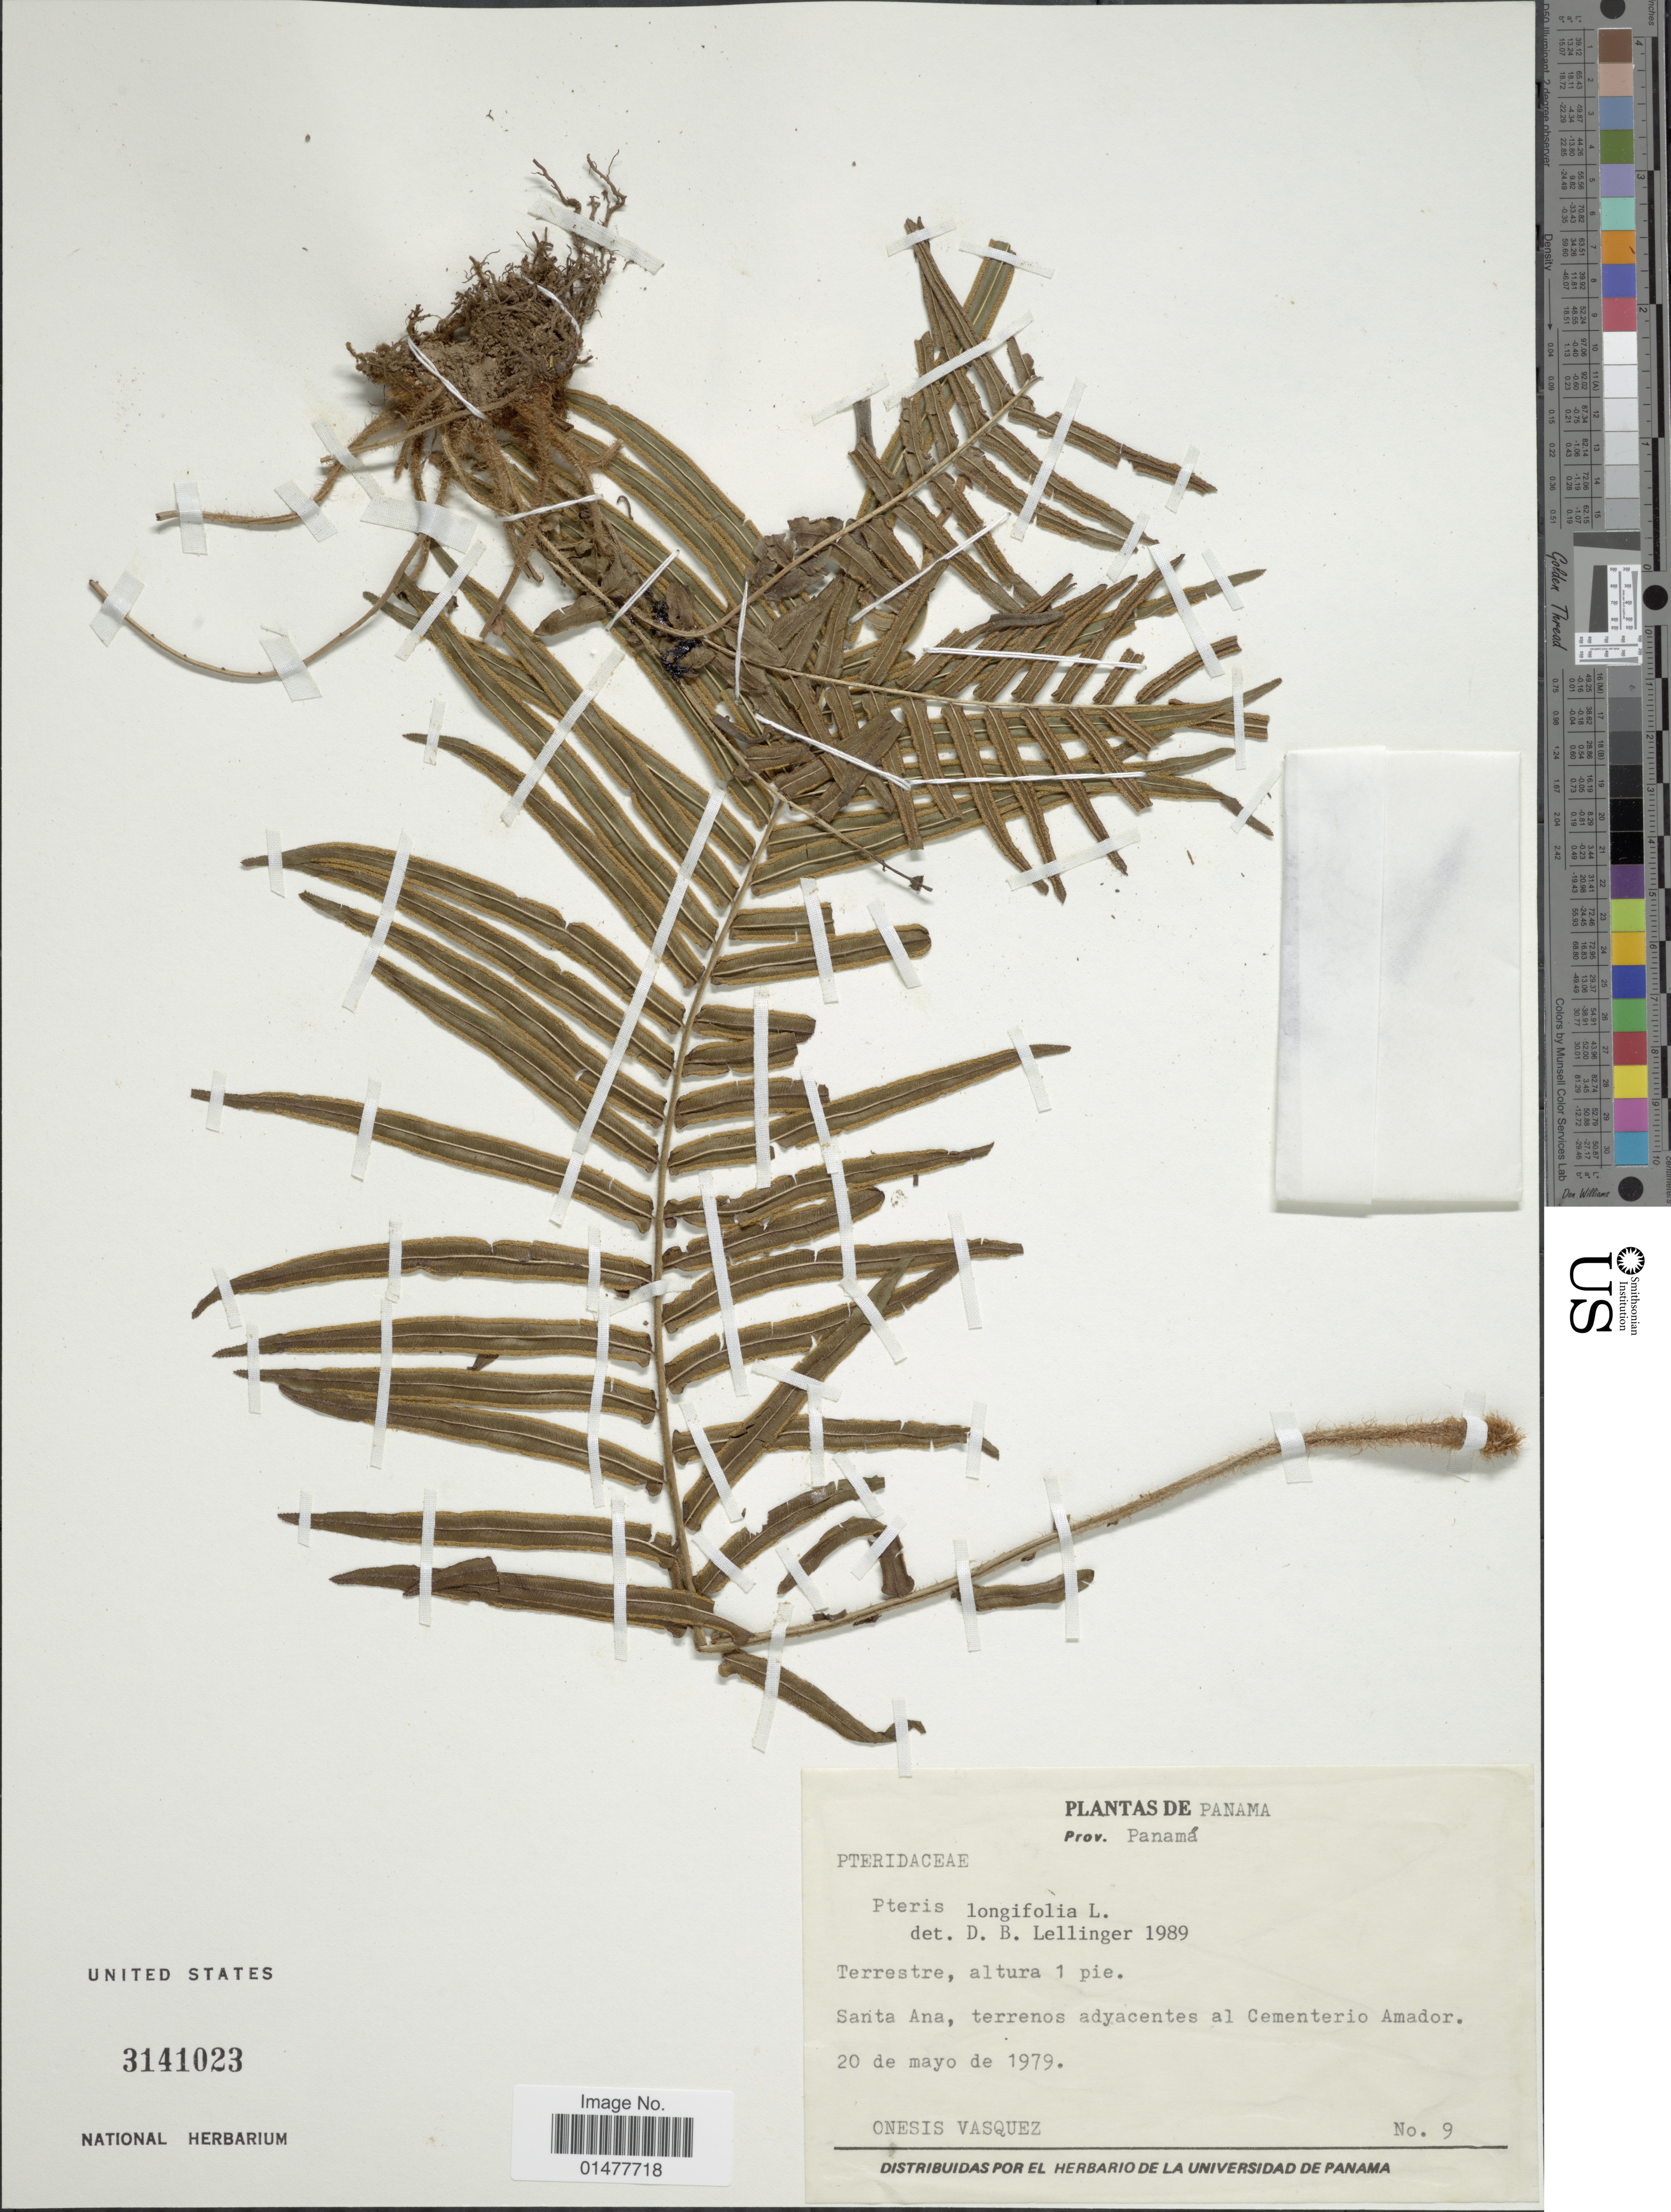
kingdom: Plantae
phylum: Tracheophyta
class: Polypodiopsida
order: Polypodiales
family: Pteridaceae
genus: Pteris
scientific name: Pteris longifolia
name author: L.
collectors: O. Vásquez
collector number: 9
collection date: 1979-05-20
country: Panama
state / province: Colón / Panamá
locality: Panamá, Santa Ana, terrenos adyacentes al Cementerio Amador.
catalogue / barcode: US 3141023